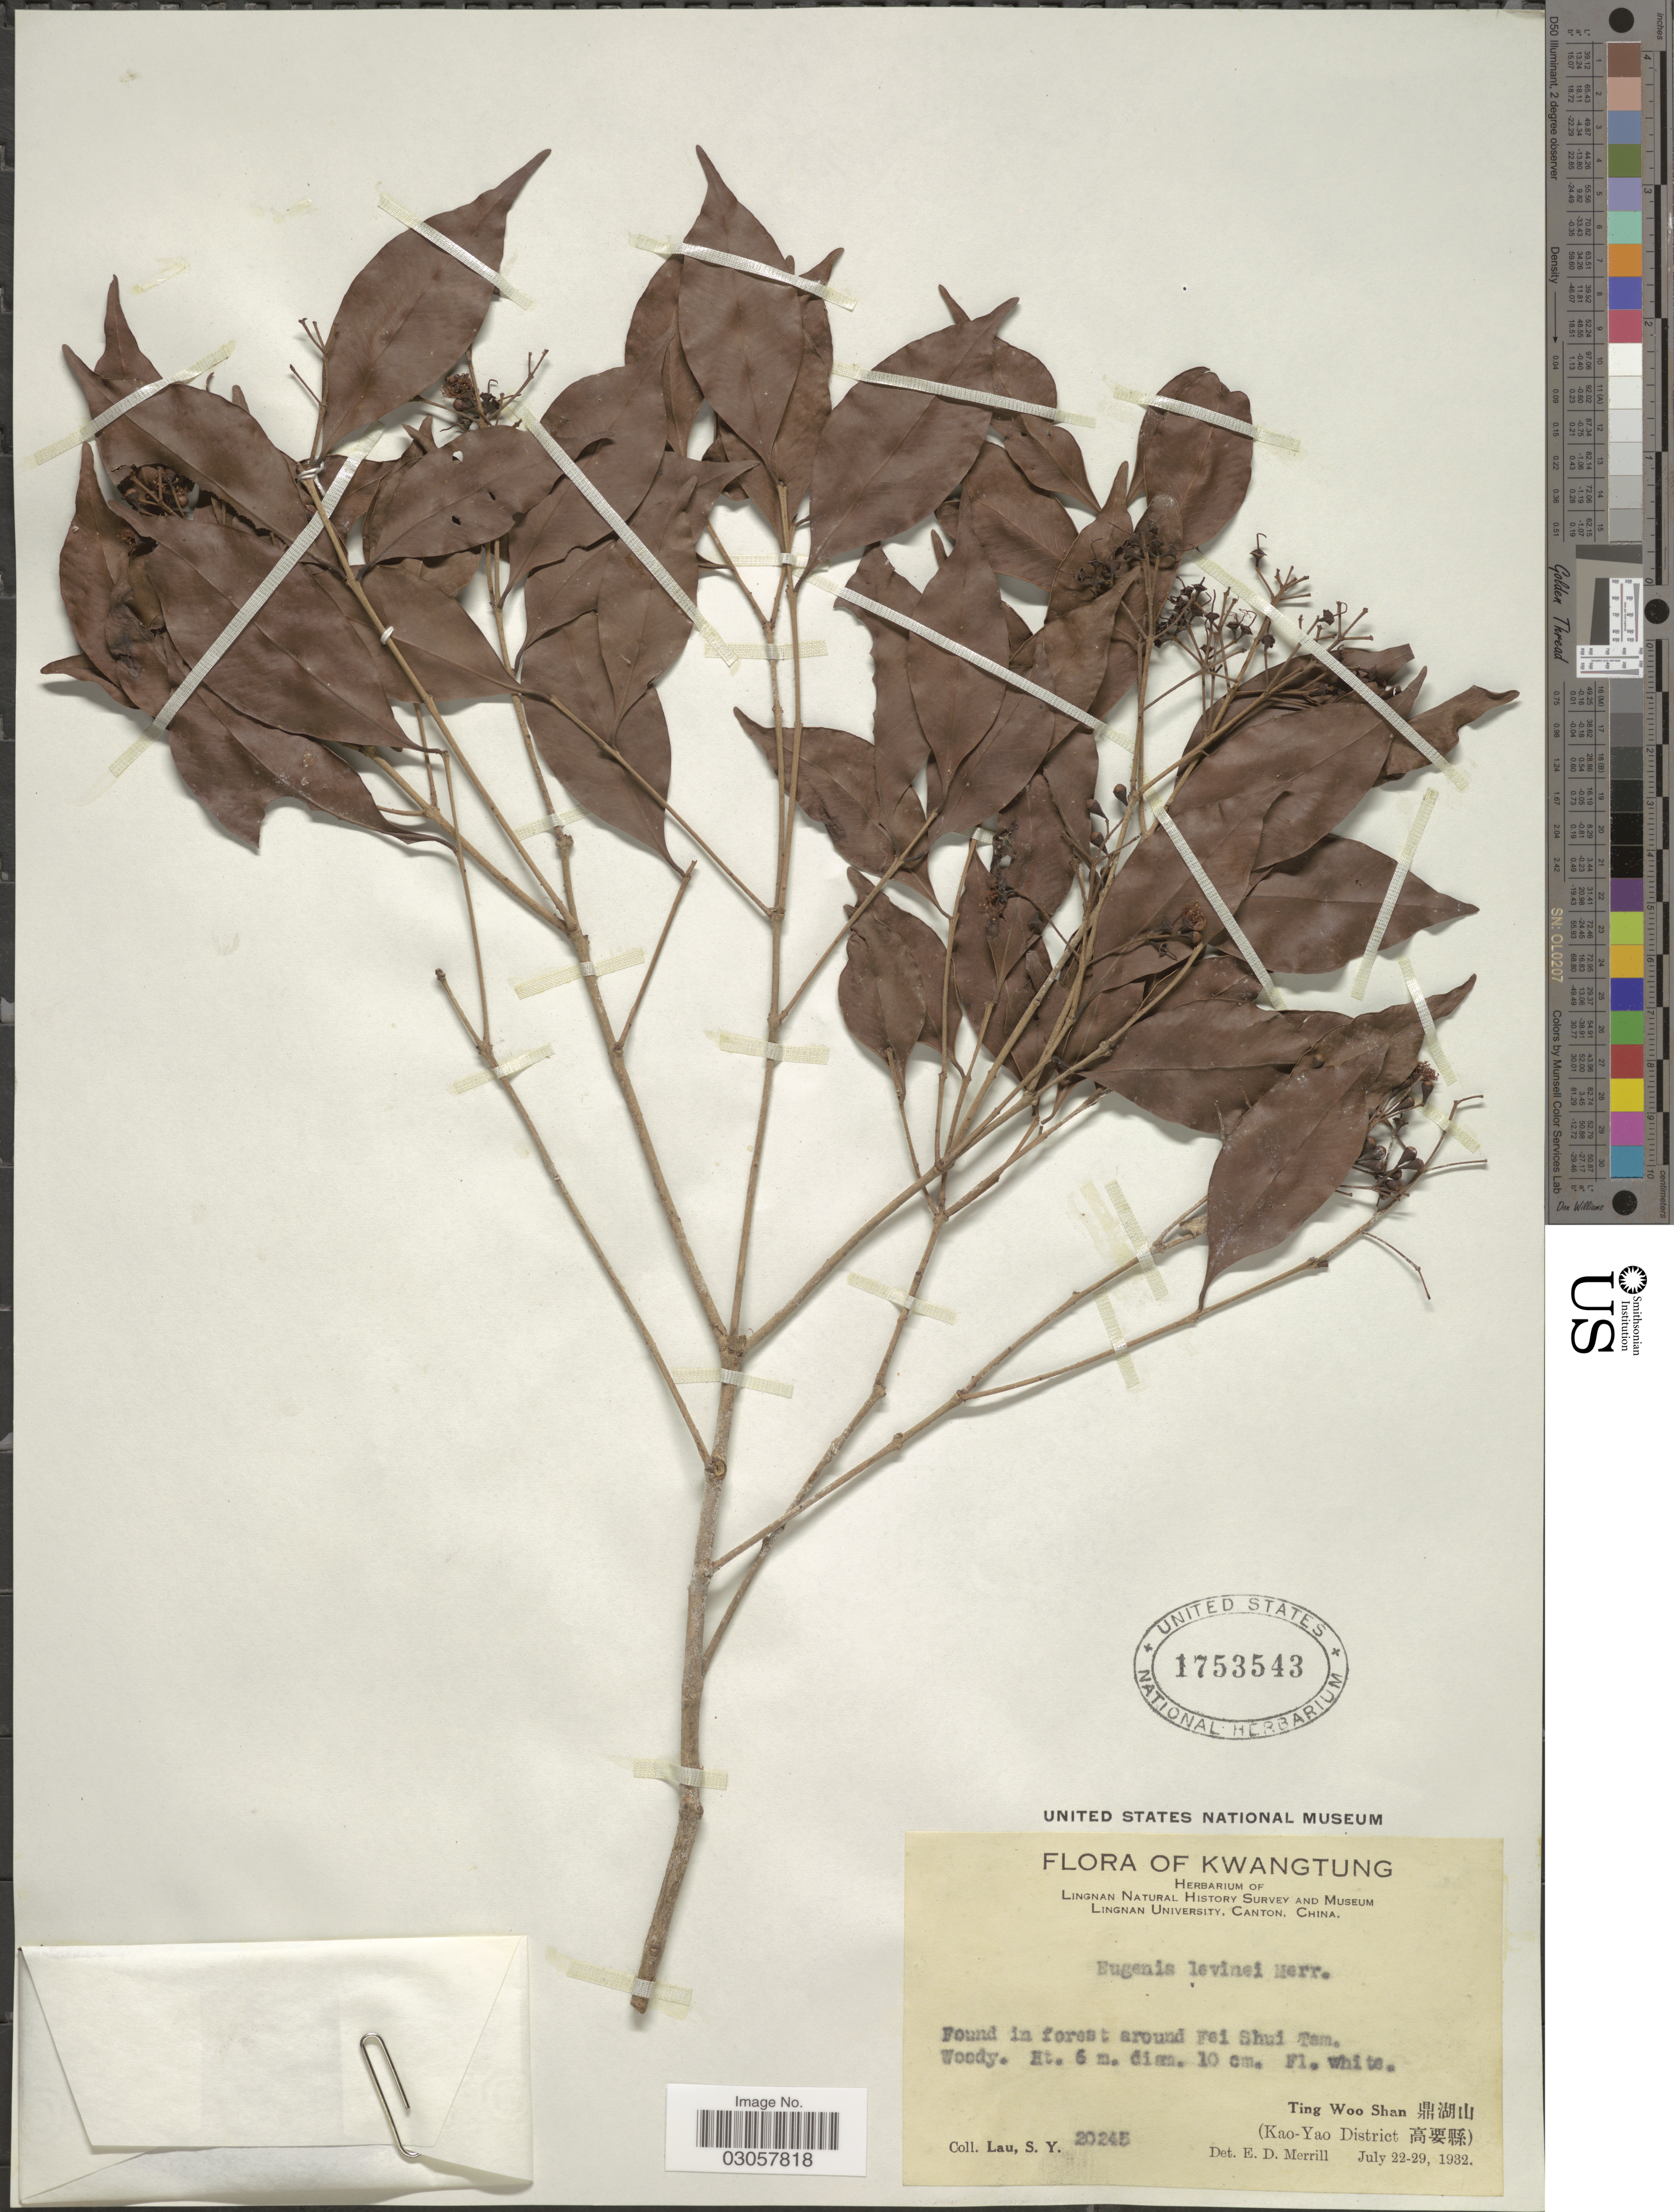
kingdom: Plantae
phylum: Tracheophyta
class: Magnoliopsida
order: Myrtales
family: Myrtaceae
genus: Syzygium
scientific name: Syzygium levinei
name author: (Merr.) Merr. & L.M. Perry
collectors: S. Y. Lau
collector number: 20245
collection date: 1932-07-22/1932-07-29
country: China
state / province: Guangdong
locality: Kwangtung. Ting Woo Shan (Kao-Yao District).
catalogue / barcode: US 1753543